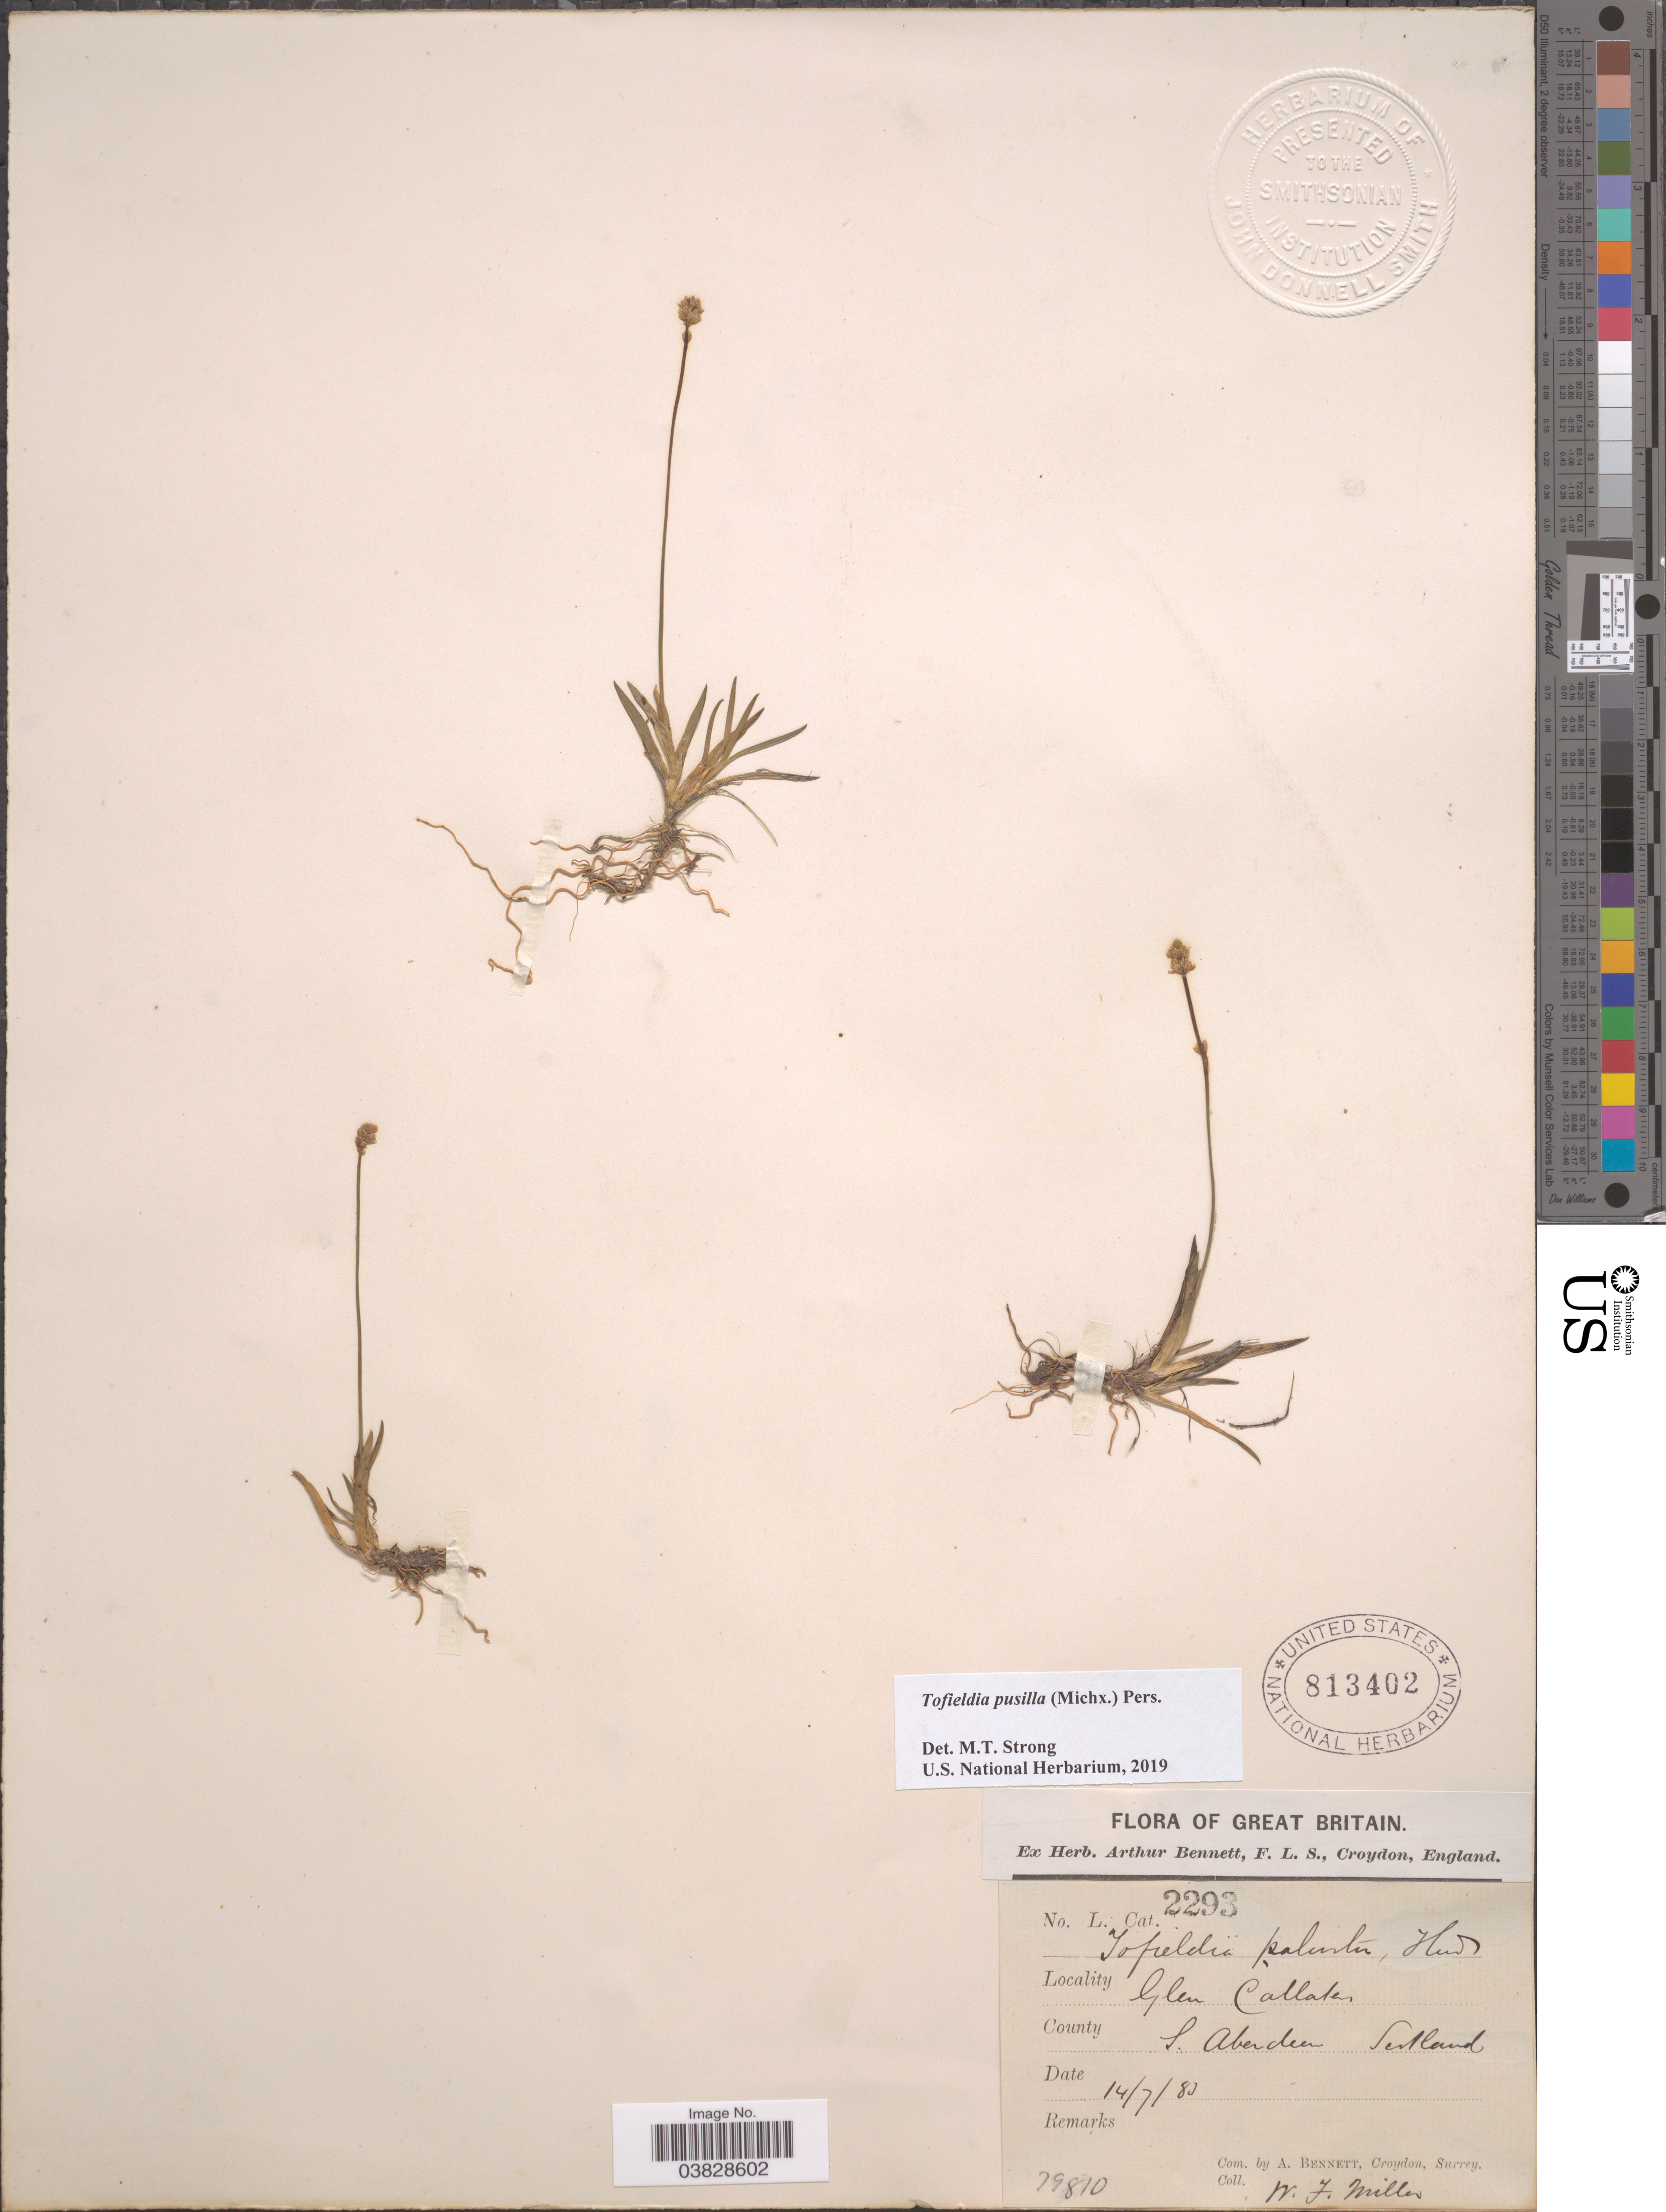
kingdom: Plantae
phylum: Tracheophyta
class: Liliopsida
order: Alismatales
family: Tofieldiaceae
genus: Tofieldia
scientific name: Tofieldia pusilla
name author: (Michx.) Pers.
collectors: W. Miller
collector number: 79810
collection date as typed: Transcribed d/m/y: 14/7/83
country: United Kingdom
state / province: Scotland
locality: Great Britain. Glen Callatas. County S. Aberdeen.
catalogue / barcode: US 813402